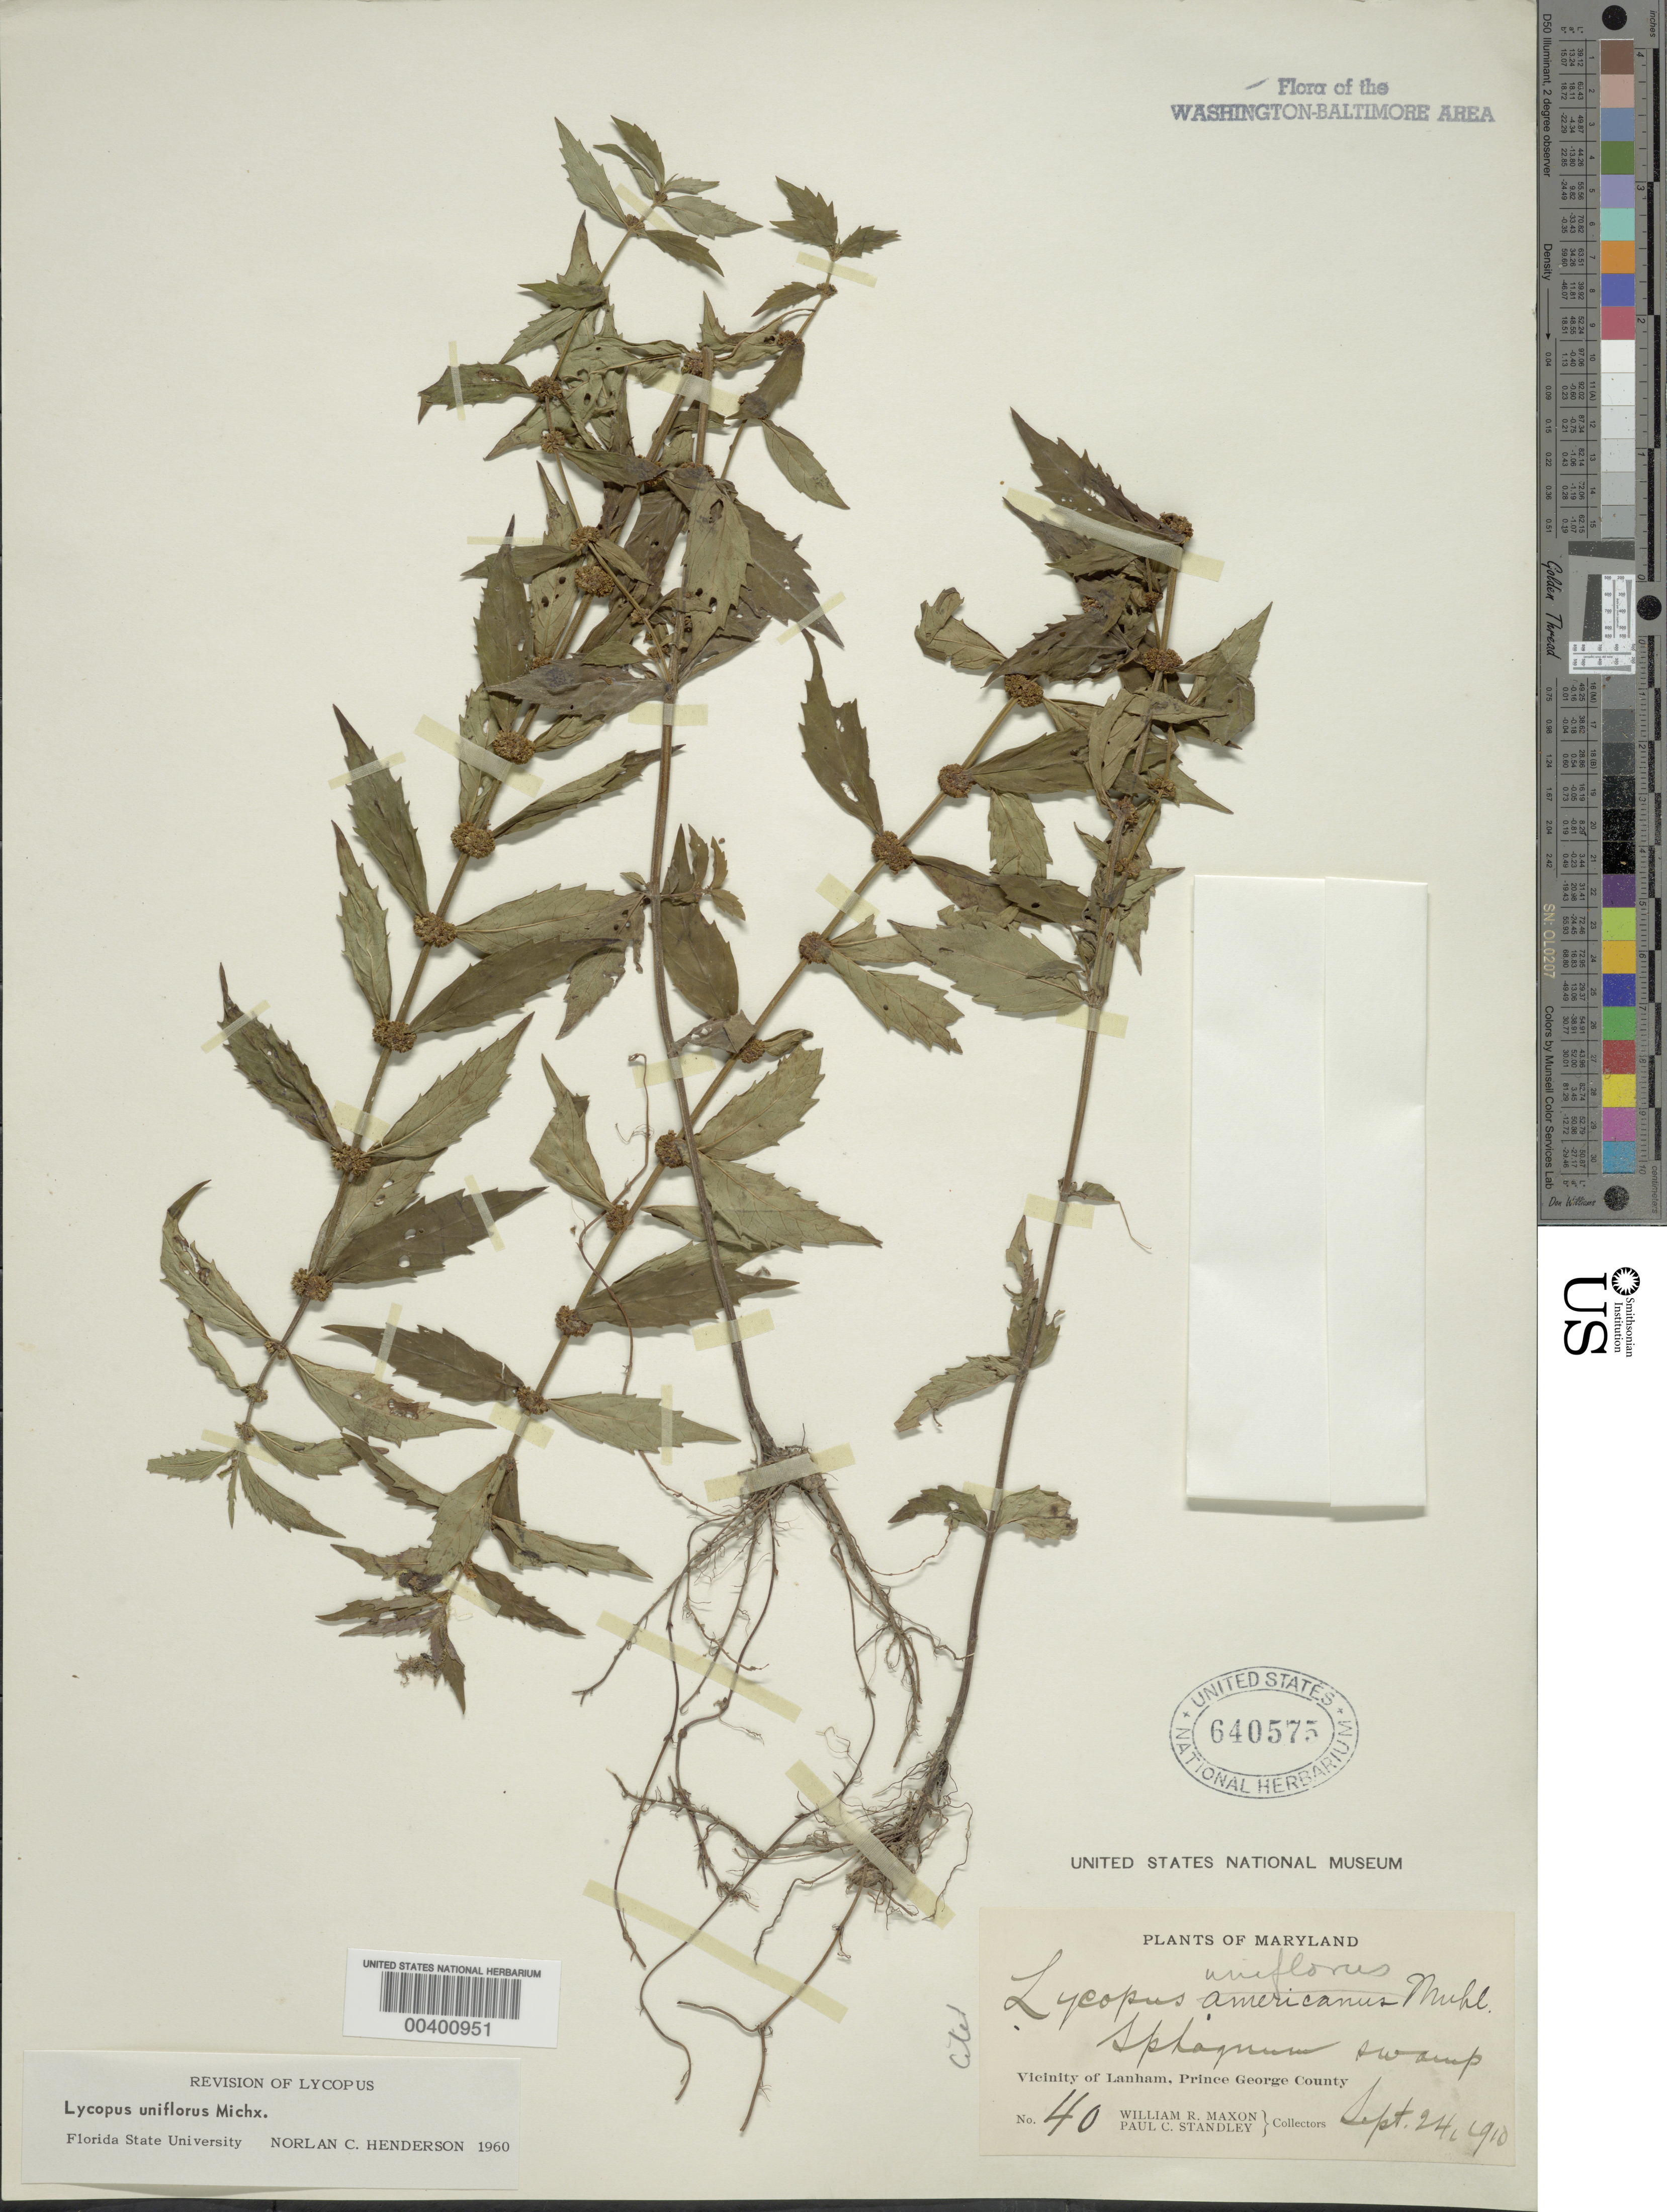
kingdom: Plantae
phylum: Tracheophyta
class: Magnoliopsida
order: Lamiales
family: Lamiaceae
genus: Lycopus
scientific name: Lycopus uniflorus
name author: Michx.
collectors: W. R. Maxon & P. C. Standley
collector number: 40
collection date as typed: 24 Sep 1910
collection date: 1910-09-24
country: United States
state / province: Maryland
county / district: Prince George's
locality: Lanham vicinity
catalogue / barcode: US 640575